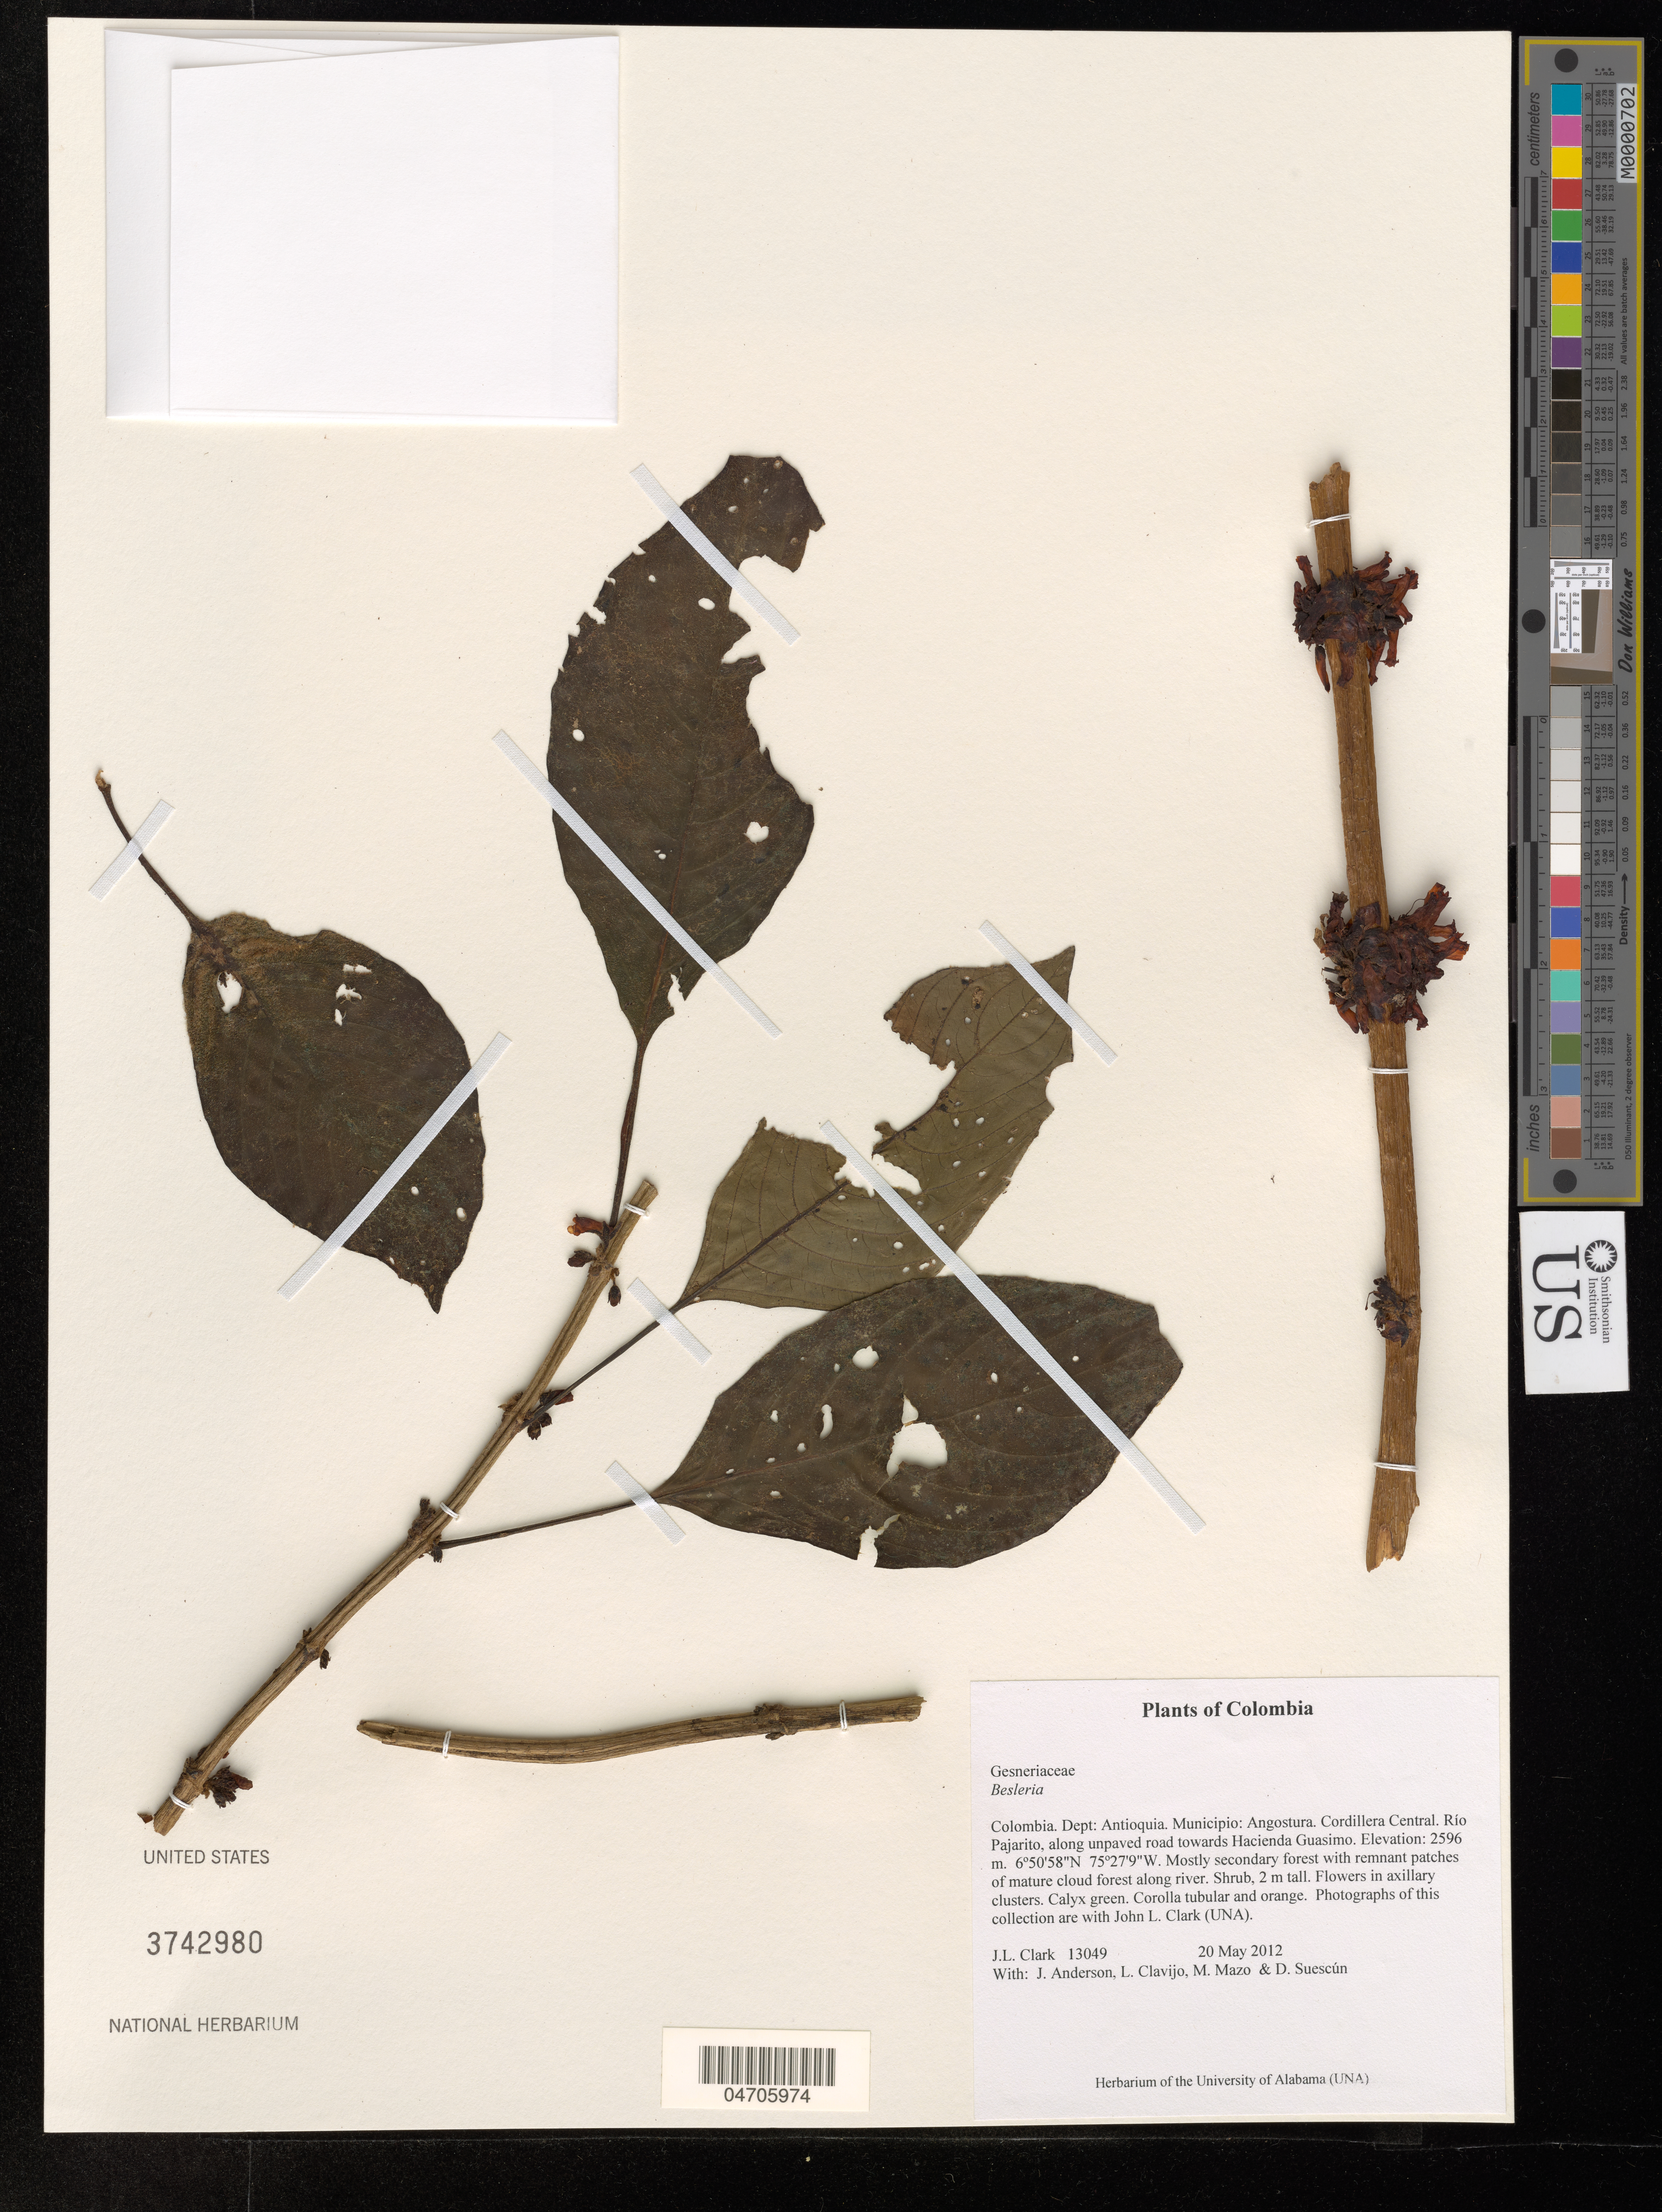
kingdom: Plantae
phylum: Tracheophyta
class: Magnoliopsida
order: Lamiales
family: Gesneriaceae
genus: Besleria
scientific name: Besleria sp.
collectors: J. L. Clark, J. Anderson, L. Clavijo, M. Mazo & D. Suescún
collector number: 13049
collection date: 2012-05-20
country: Colombia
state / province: Antioquia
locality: Dept: Antioquia. Municipio: Angostura. Cordillera Central. Río Pajarito, along unpaved road towards Hacienda Guasimo.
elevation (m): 2596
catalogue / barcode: US 3742980